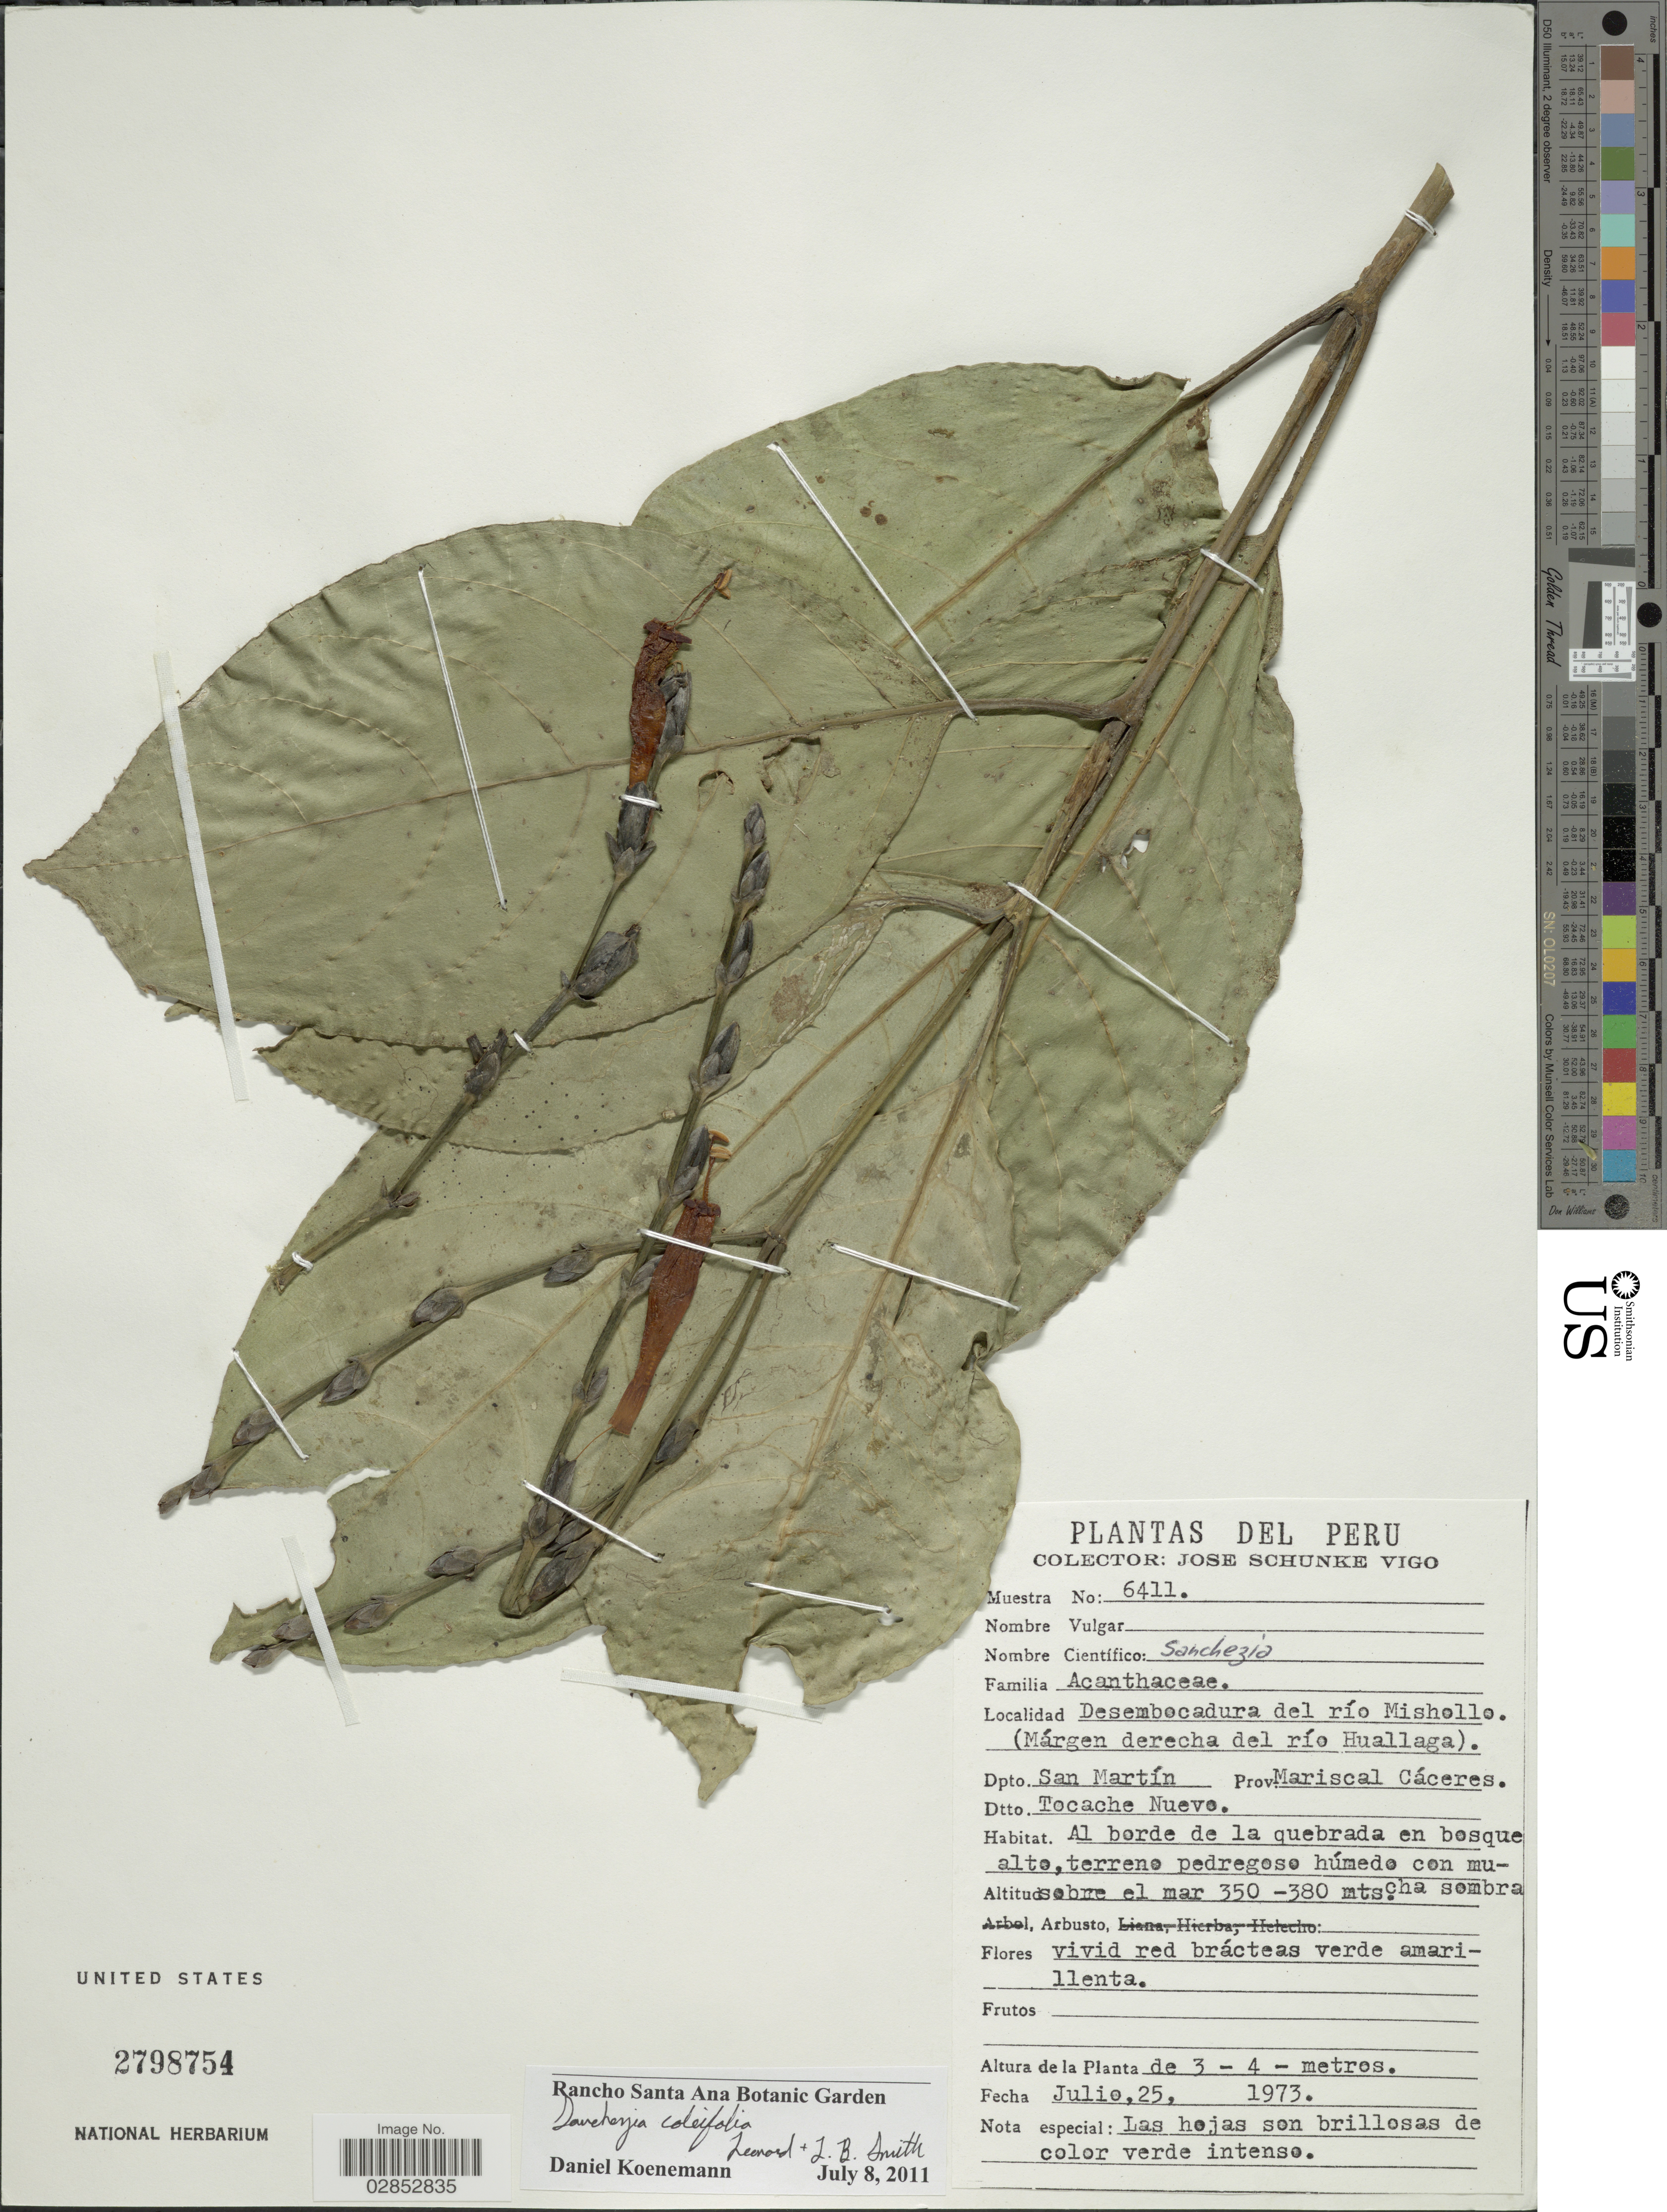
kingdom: Plantae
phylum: Tracheophyta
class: Magnoliopsida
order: Lamiales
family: Acanthaceae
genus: Sanchezia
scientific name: Sanchezia sylvestris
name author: Leonard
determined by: Azevedo, Igor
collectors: J. Schunke Vigo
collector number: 6411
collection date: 1973-07-25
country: Peru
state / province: San Martín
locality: Desembocadura del río Mishollo. (Márgen derecha del río Huallaga). Dpto. San Martín. Prov. Mariscal Cáceres. Dtto. Tocache Nuevo.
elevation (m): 350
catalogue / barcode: US 2798754